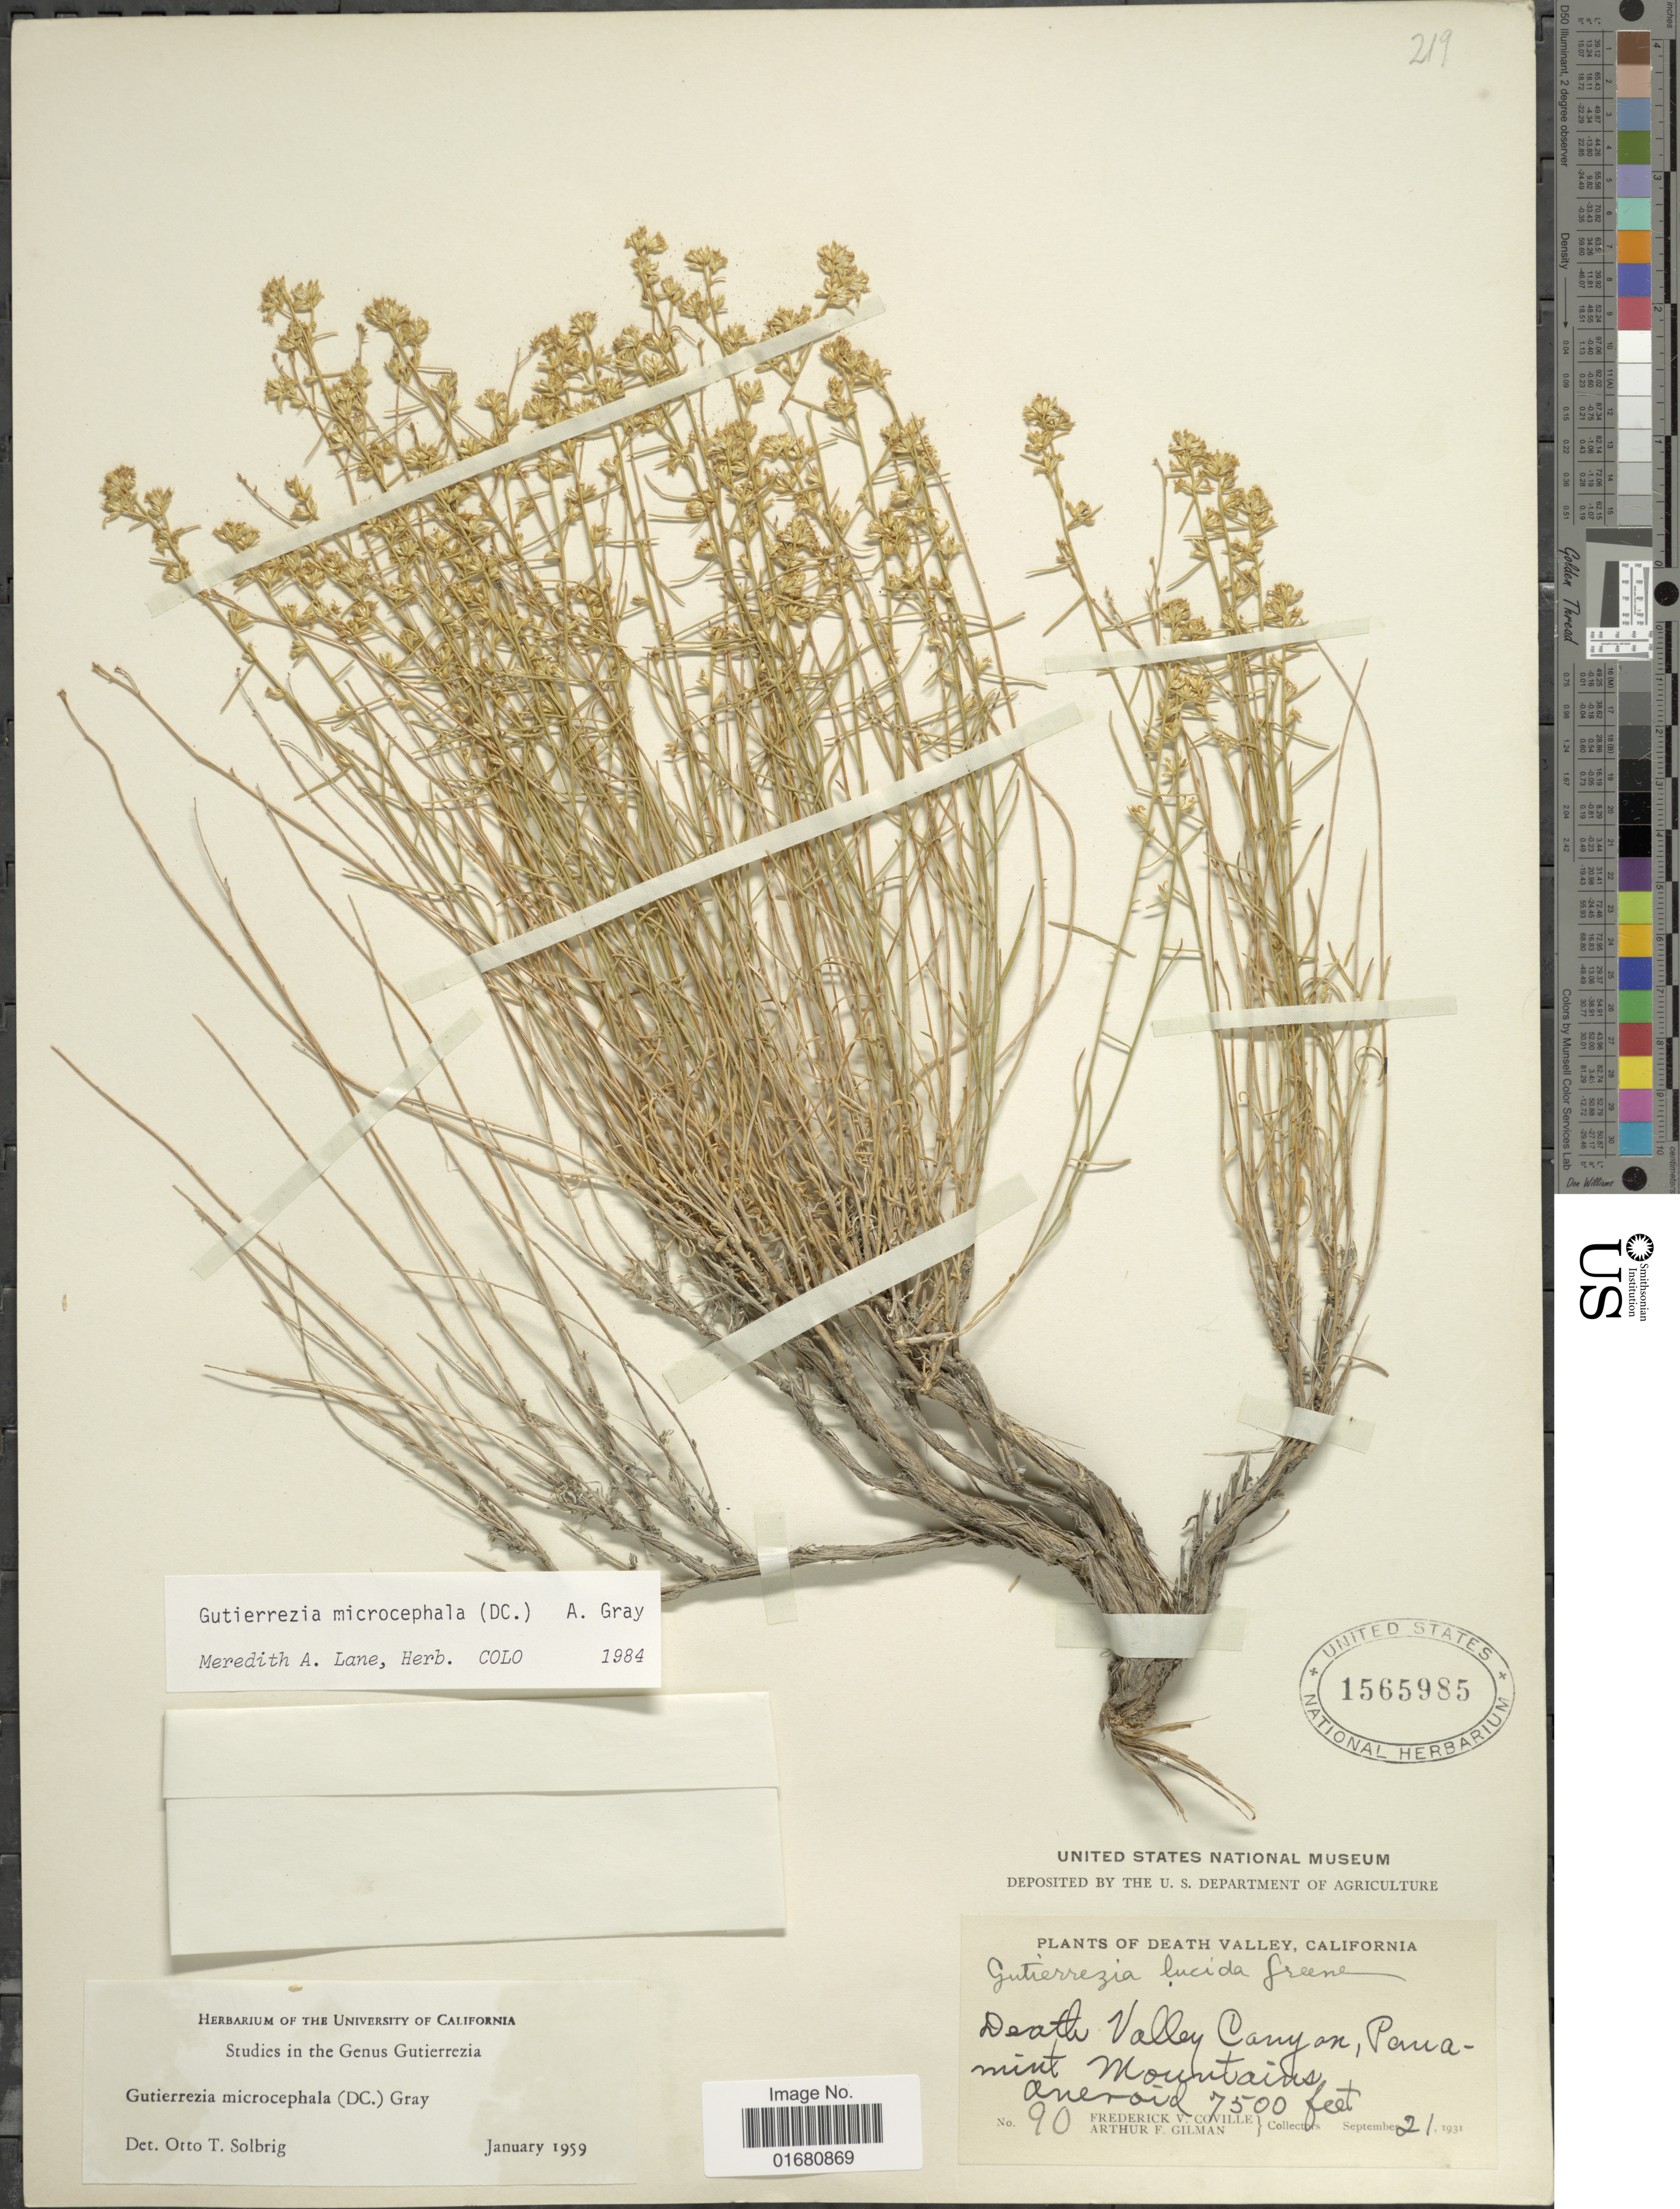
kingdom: Plantae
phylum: Tracheophyta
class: Magnoliopsida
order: Asterales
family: Asteraceae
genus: Gutierrezia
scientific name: Gutierrezia microcephala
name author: (DC.) A. Gray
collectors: F. V. Coville & A. Gilman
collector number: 90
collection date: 1931-09-21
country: United States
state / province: California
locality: Death Valley Canyon, Panamint Mountains, aneroid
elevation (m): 2286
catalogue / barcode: US 1565985